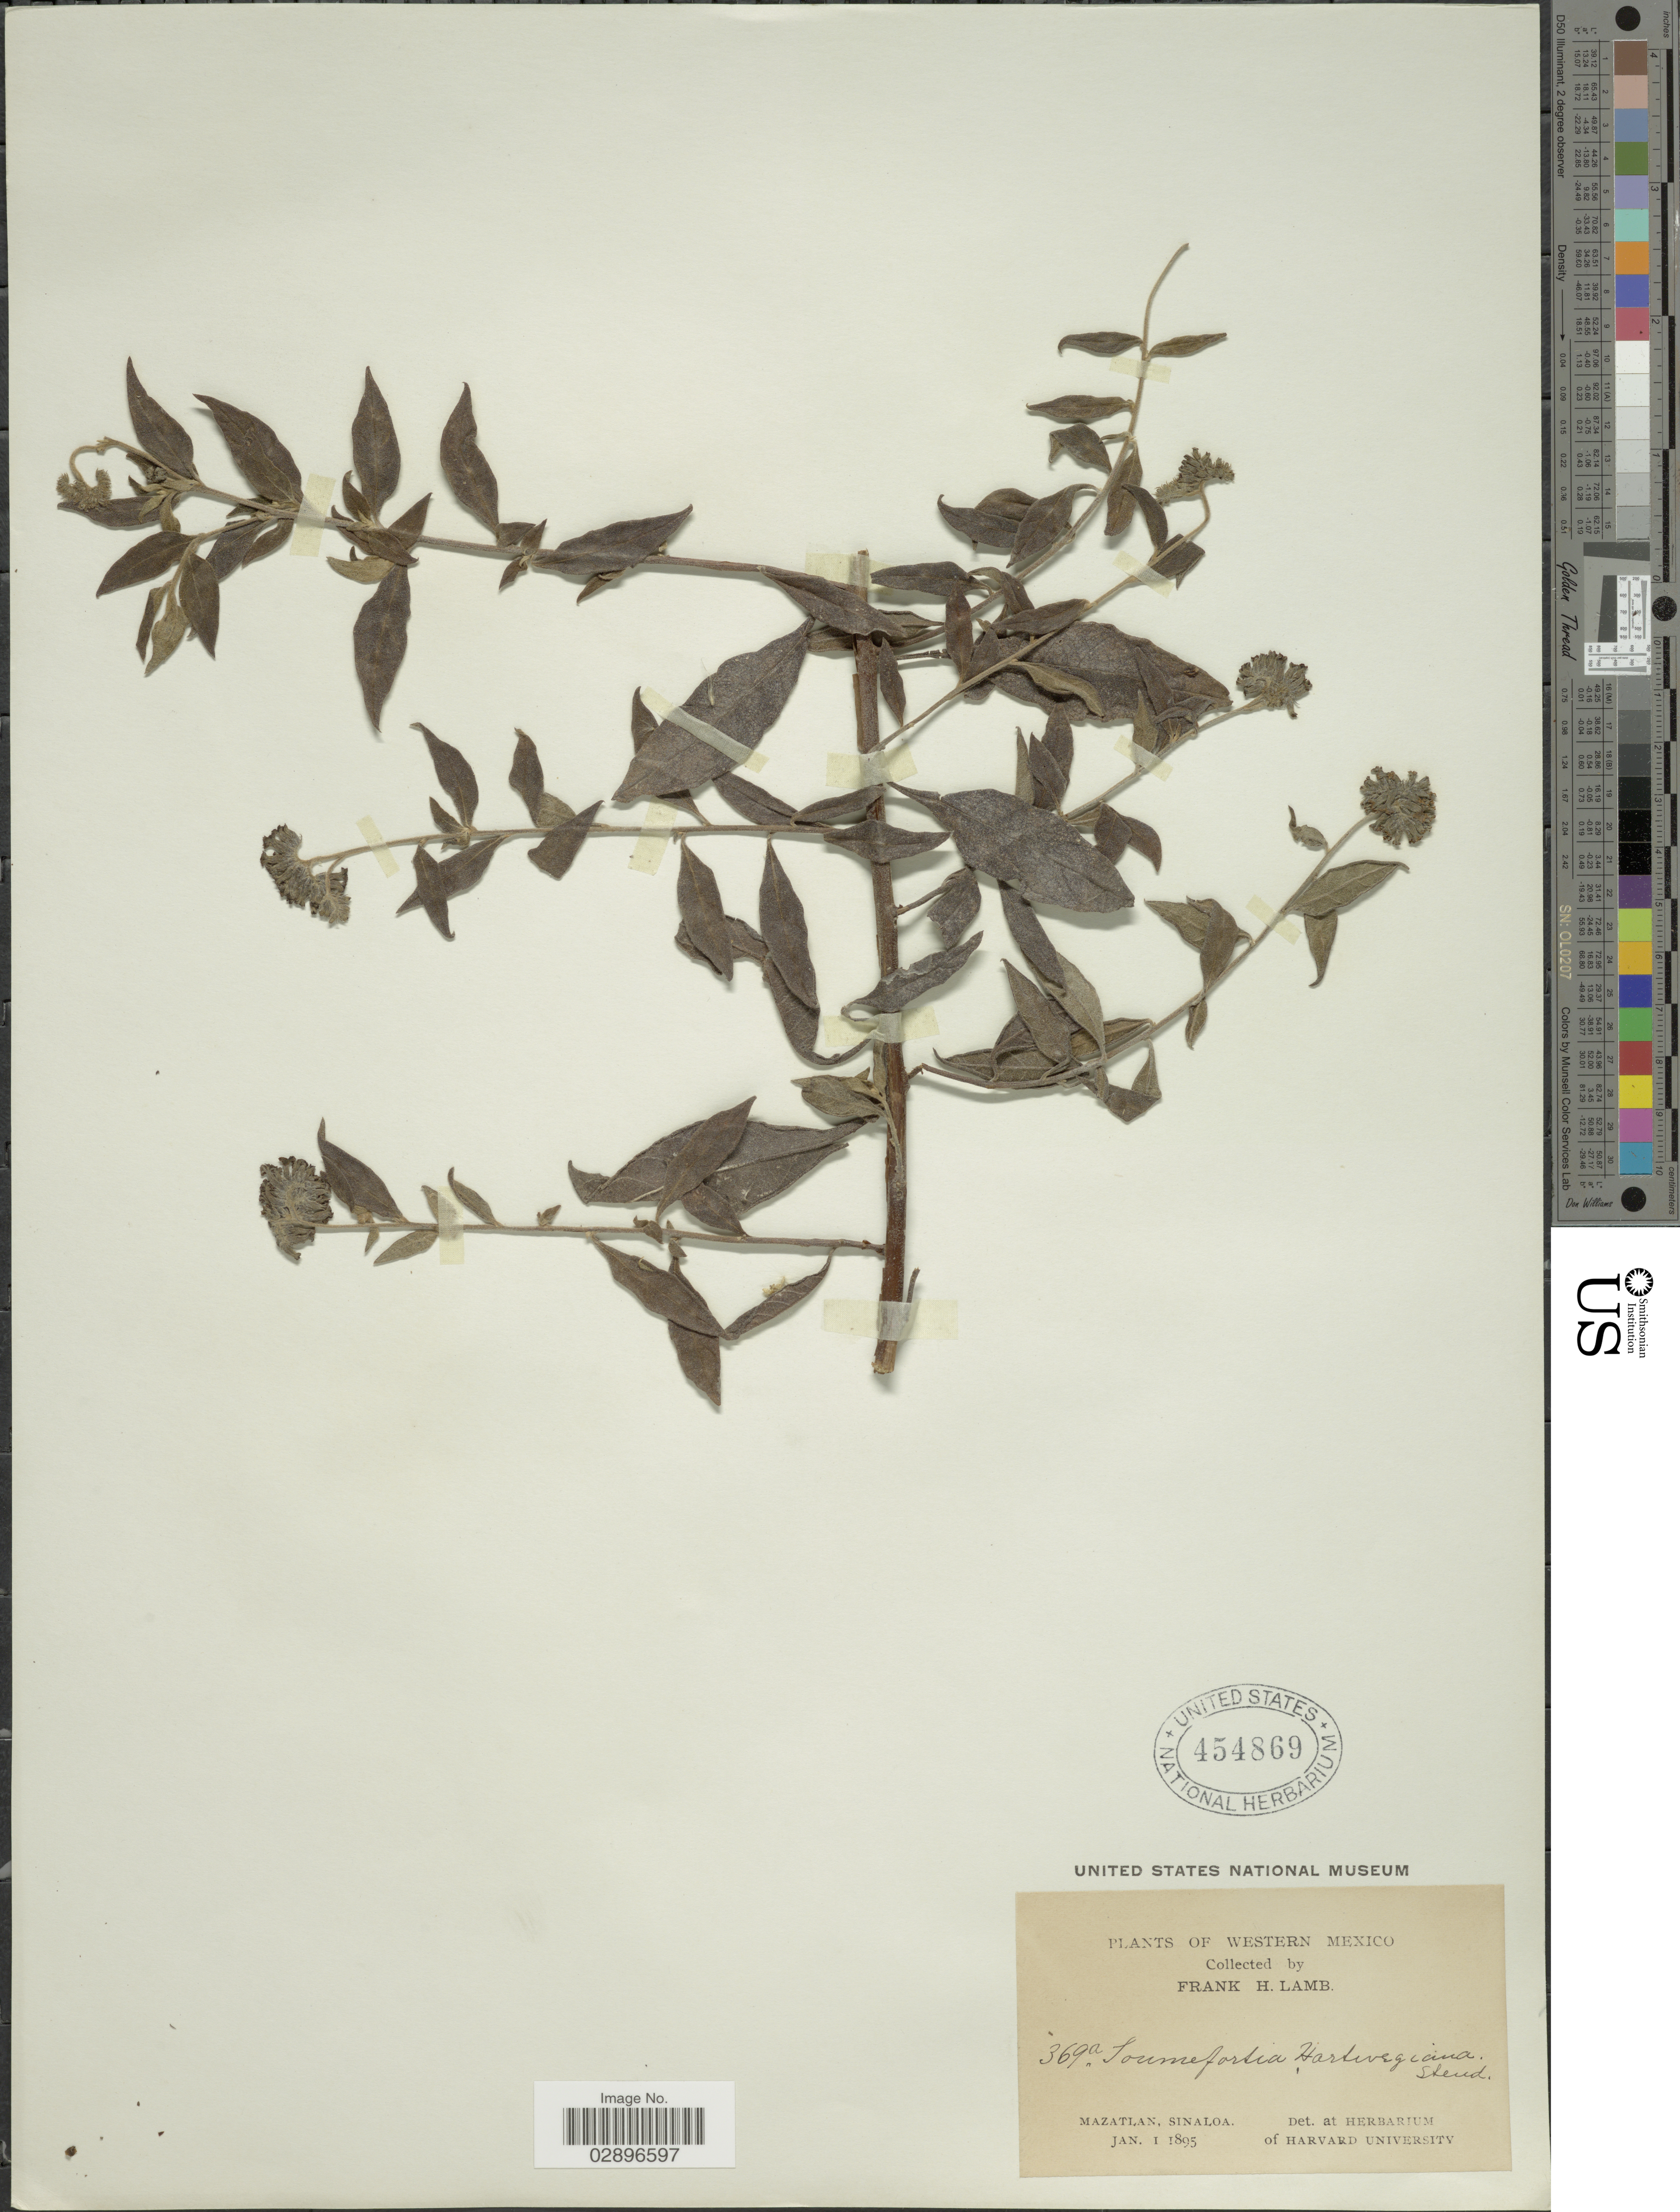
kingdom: Plantae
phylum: Tracheophyta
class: Magnoliopsida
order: Boraginales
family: Heliotropiaceae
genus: Tournefortia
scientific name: Tournefortia hartwegiana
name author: Steud.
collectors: F. H. Lamb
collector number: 369a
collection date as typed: Jan 1 1895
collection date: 1895-01-01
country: Mexico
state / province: Sinaloa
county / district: Mazatlán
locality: Mazatlán.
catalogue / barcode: US 454869